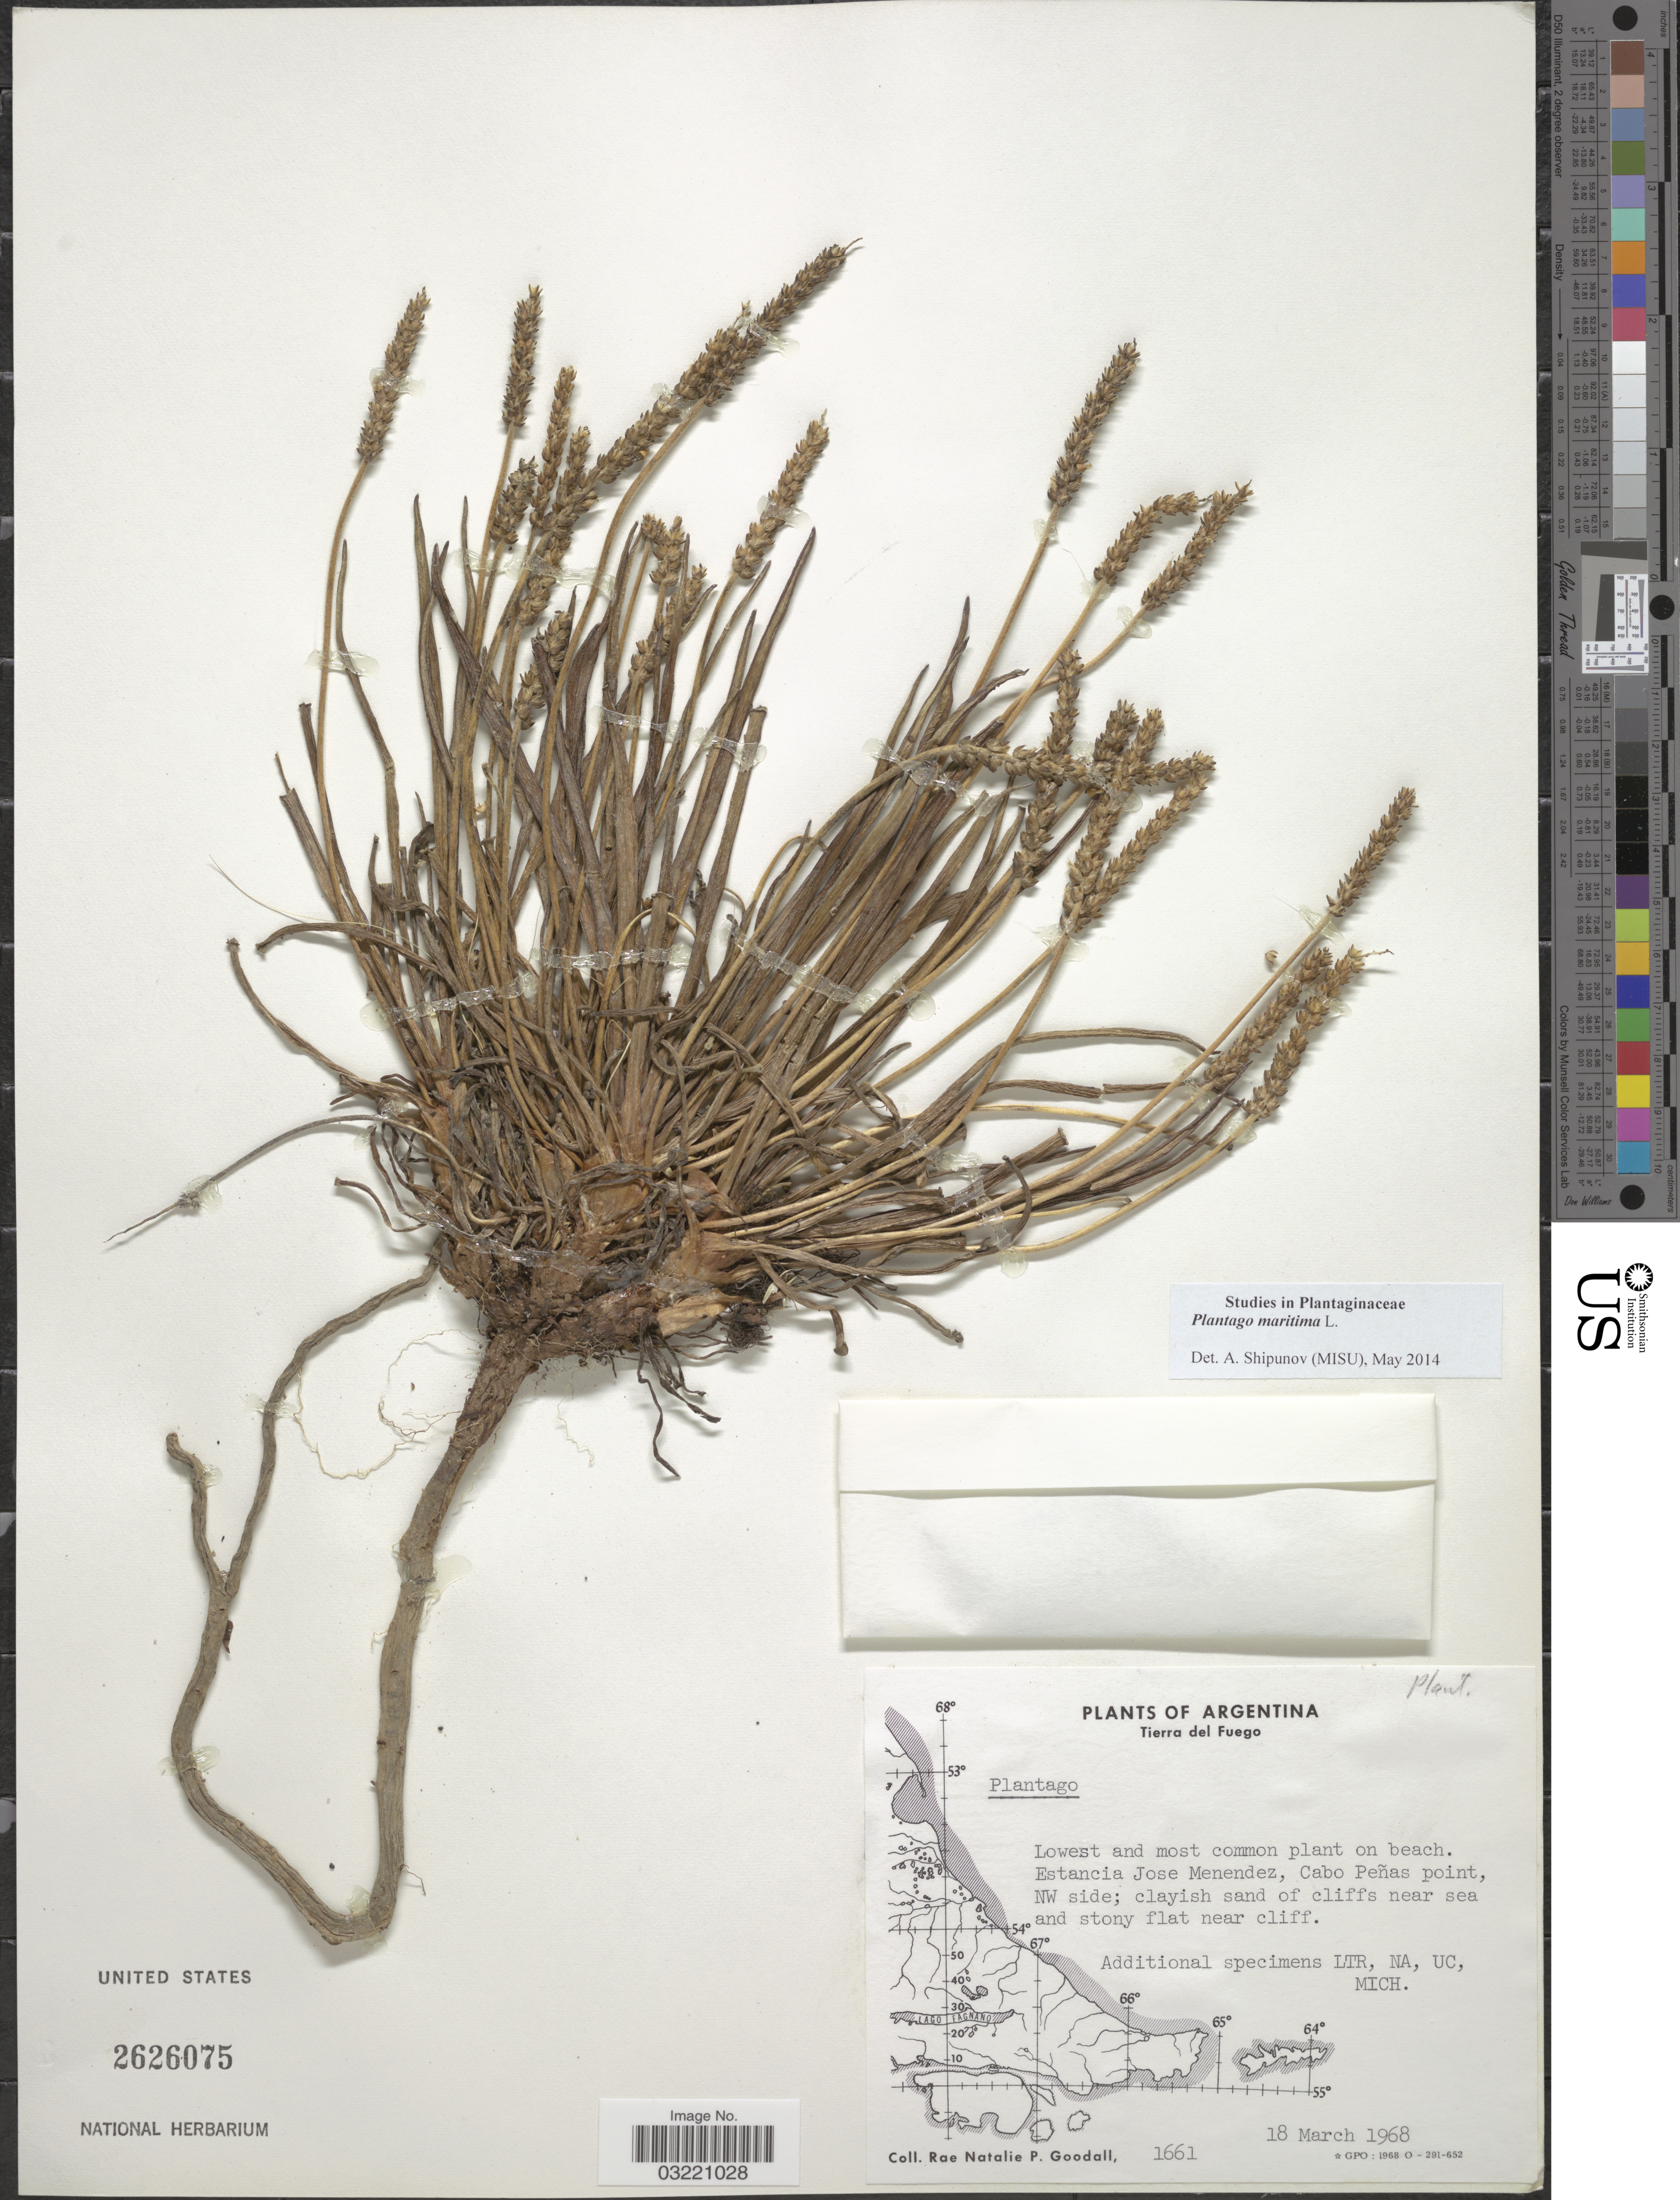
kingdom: Plantae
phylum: Tracheophyta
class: Magnoliopsida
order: Lamiales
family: Plantaginaceae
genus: Plantago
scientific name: Plantago maritima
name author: L.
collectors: R. Goodall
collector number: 1661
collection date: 1968-03-18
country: Argentina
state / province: Tierra del Fuego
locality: Estancia Jose Menendez, Cabo Peñas point, NW side.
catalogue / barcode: US 2626075